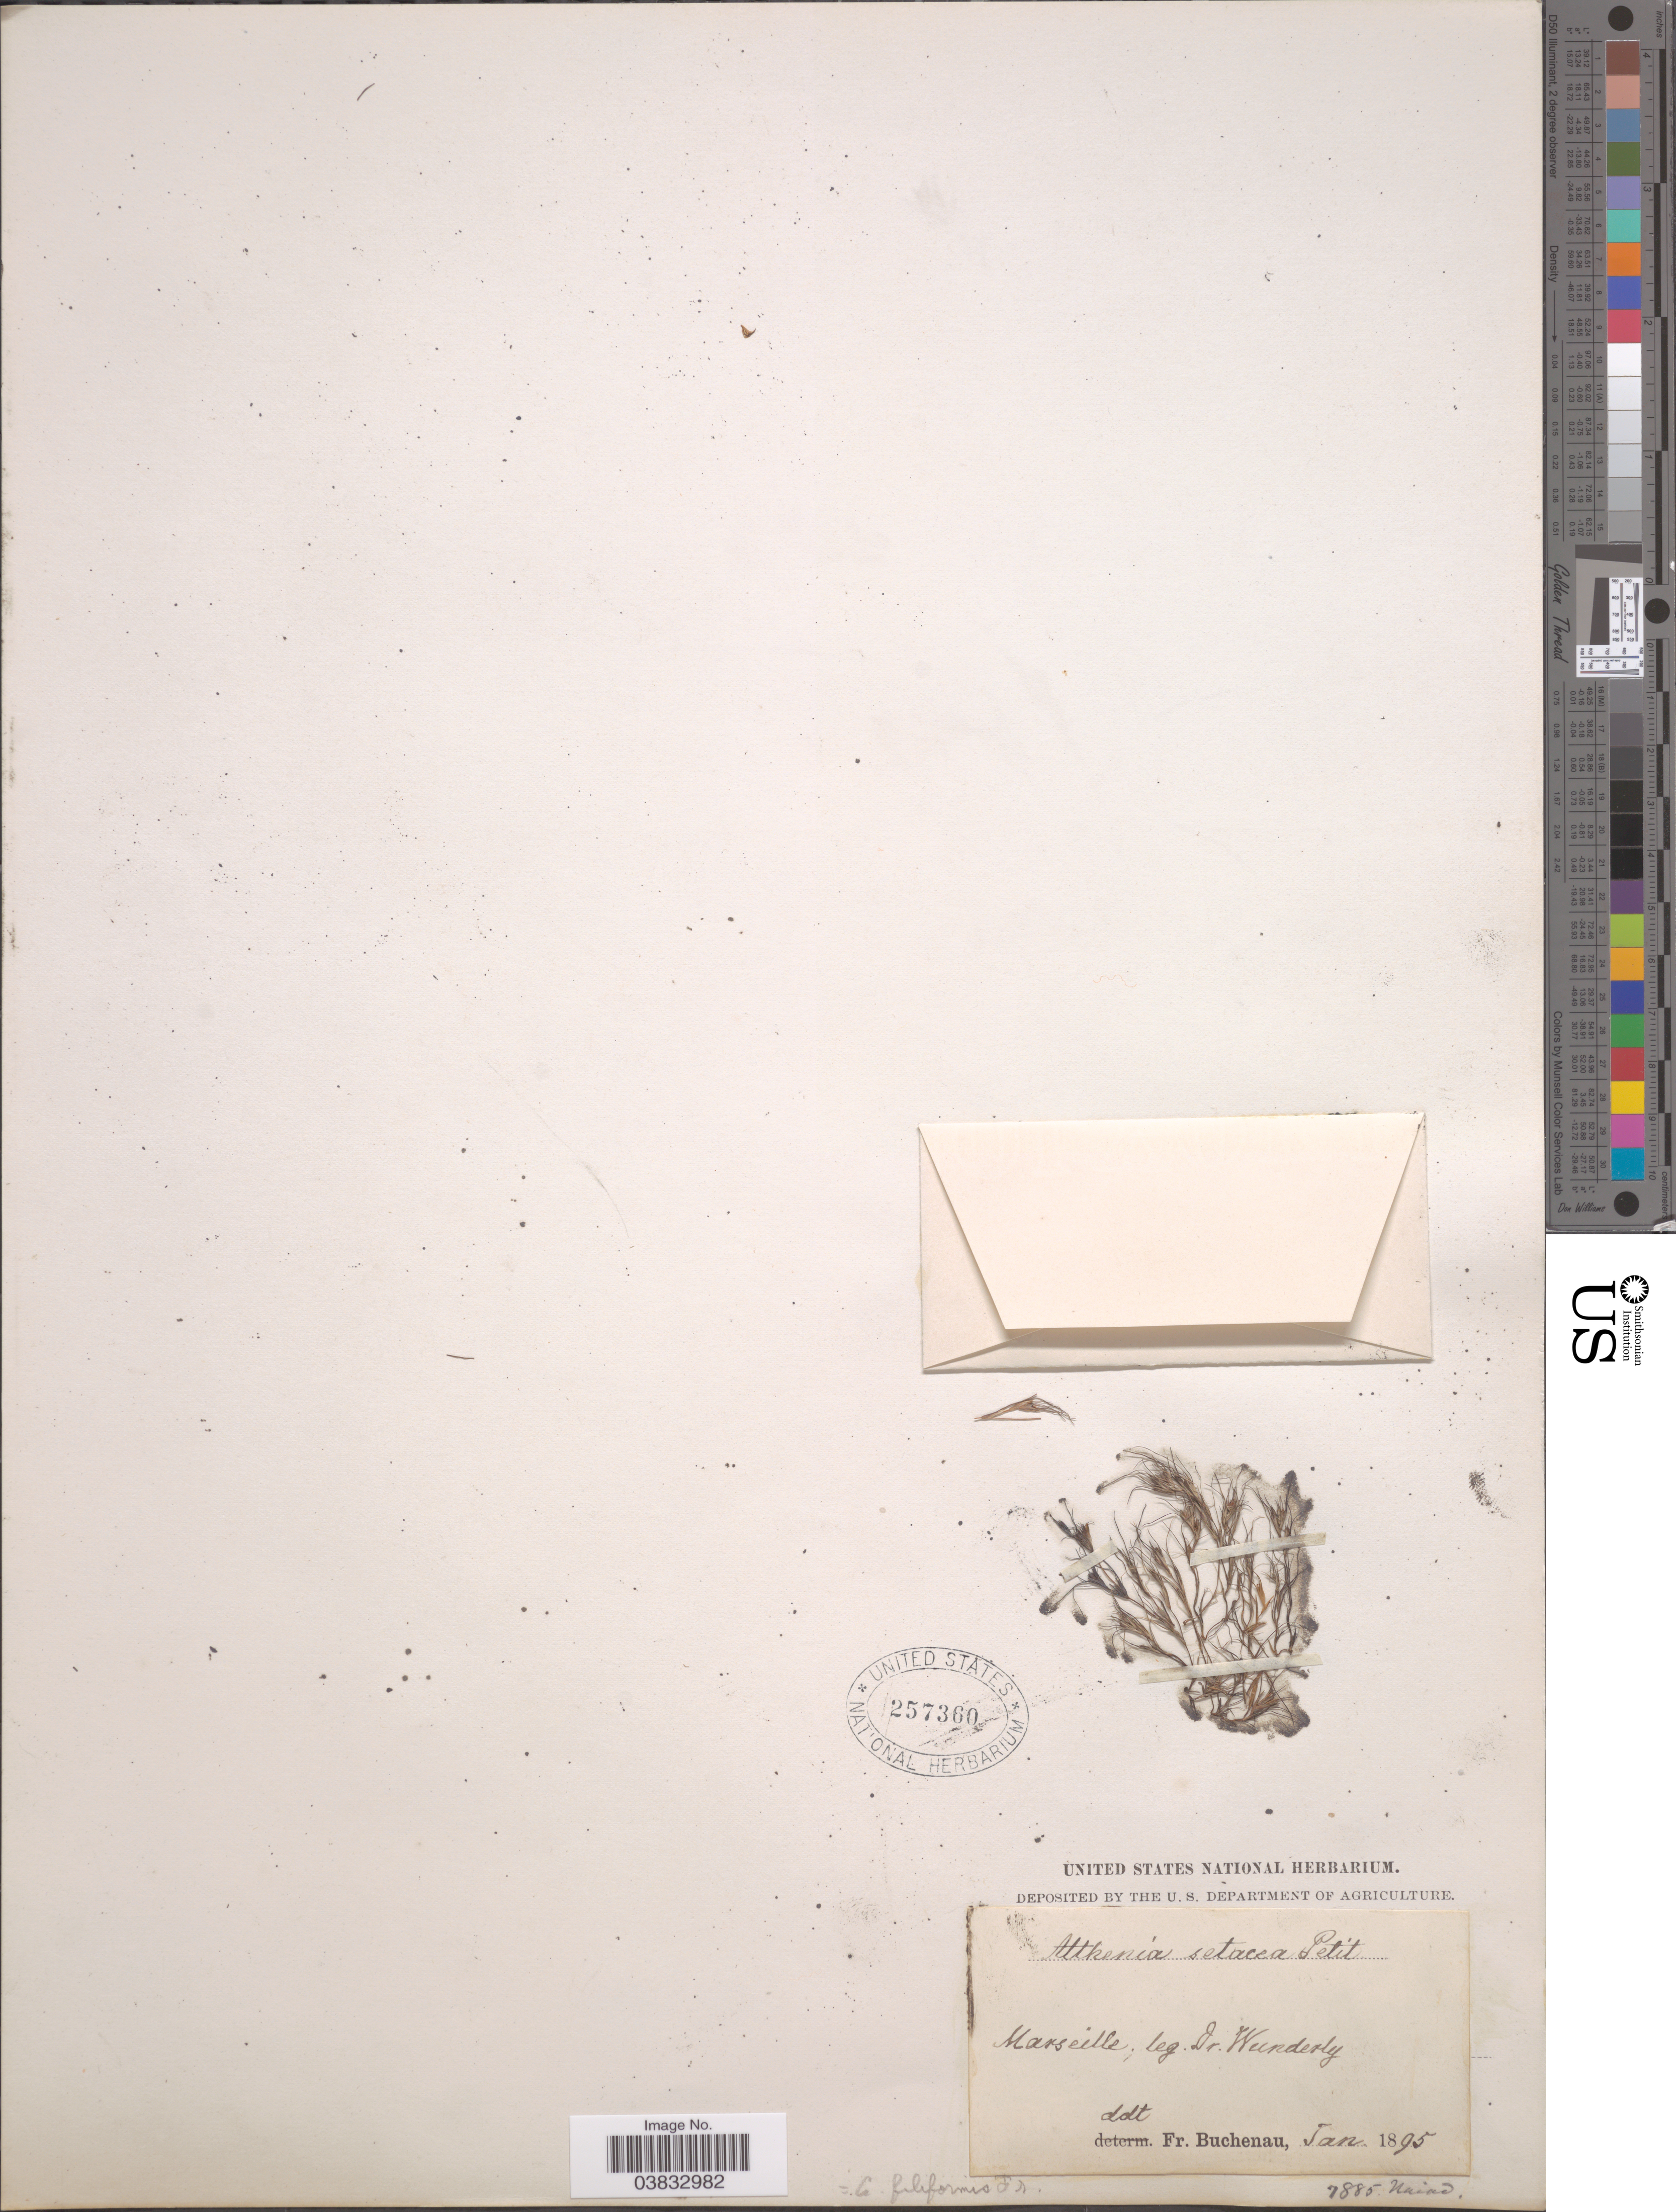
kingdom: Plantae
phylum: Tracheophyta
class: Liliopsida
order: Alismatales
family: Potamogetonaceae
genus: Althenia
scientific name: Althenia filiformis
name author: Petit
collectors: Wunderly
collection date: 1895-01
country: France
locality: Marseille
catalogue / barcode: US 257360